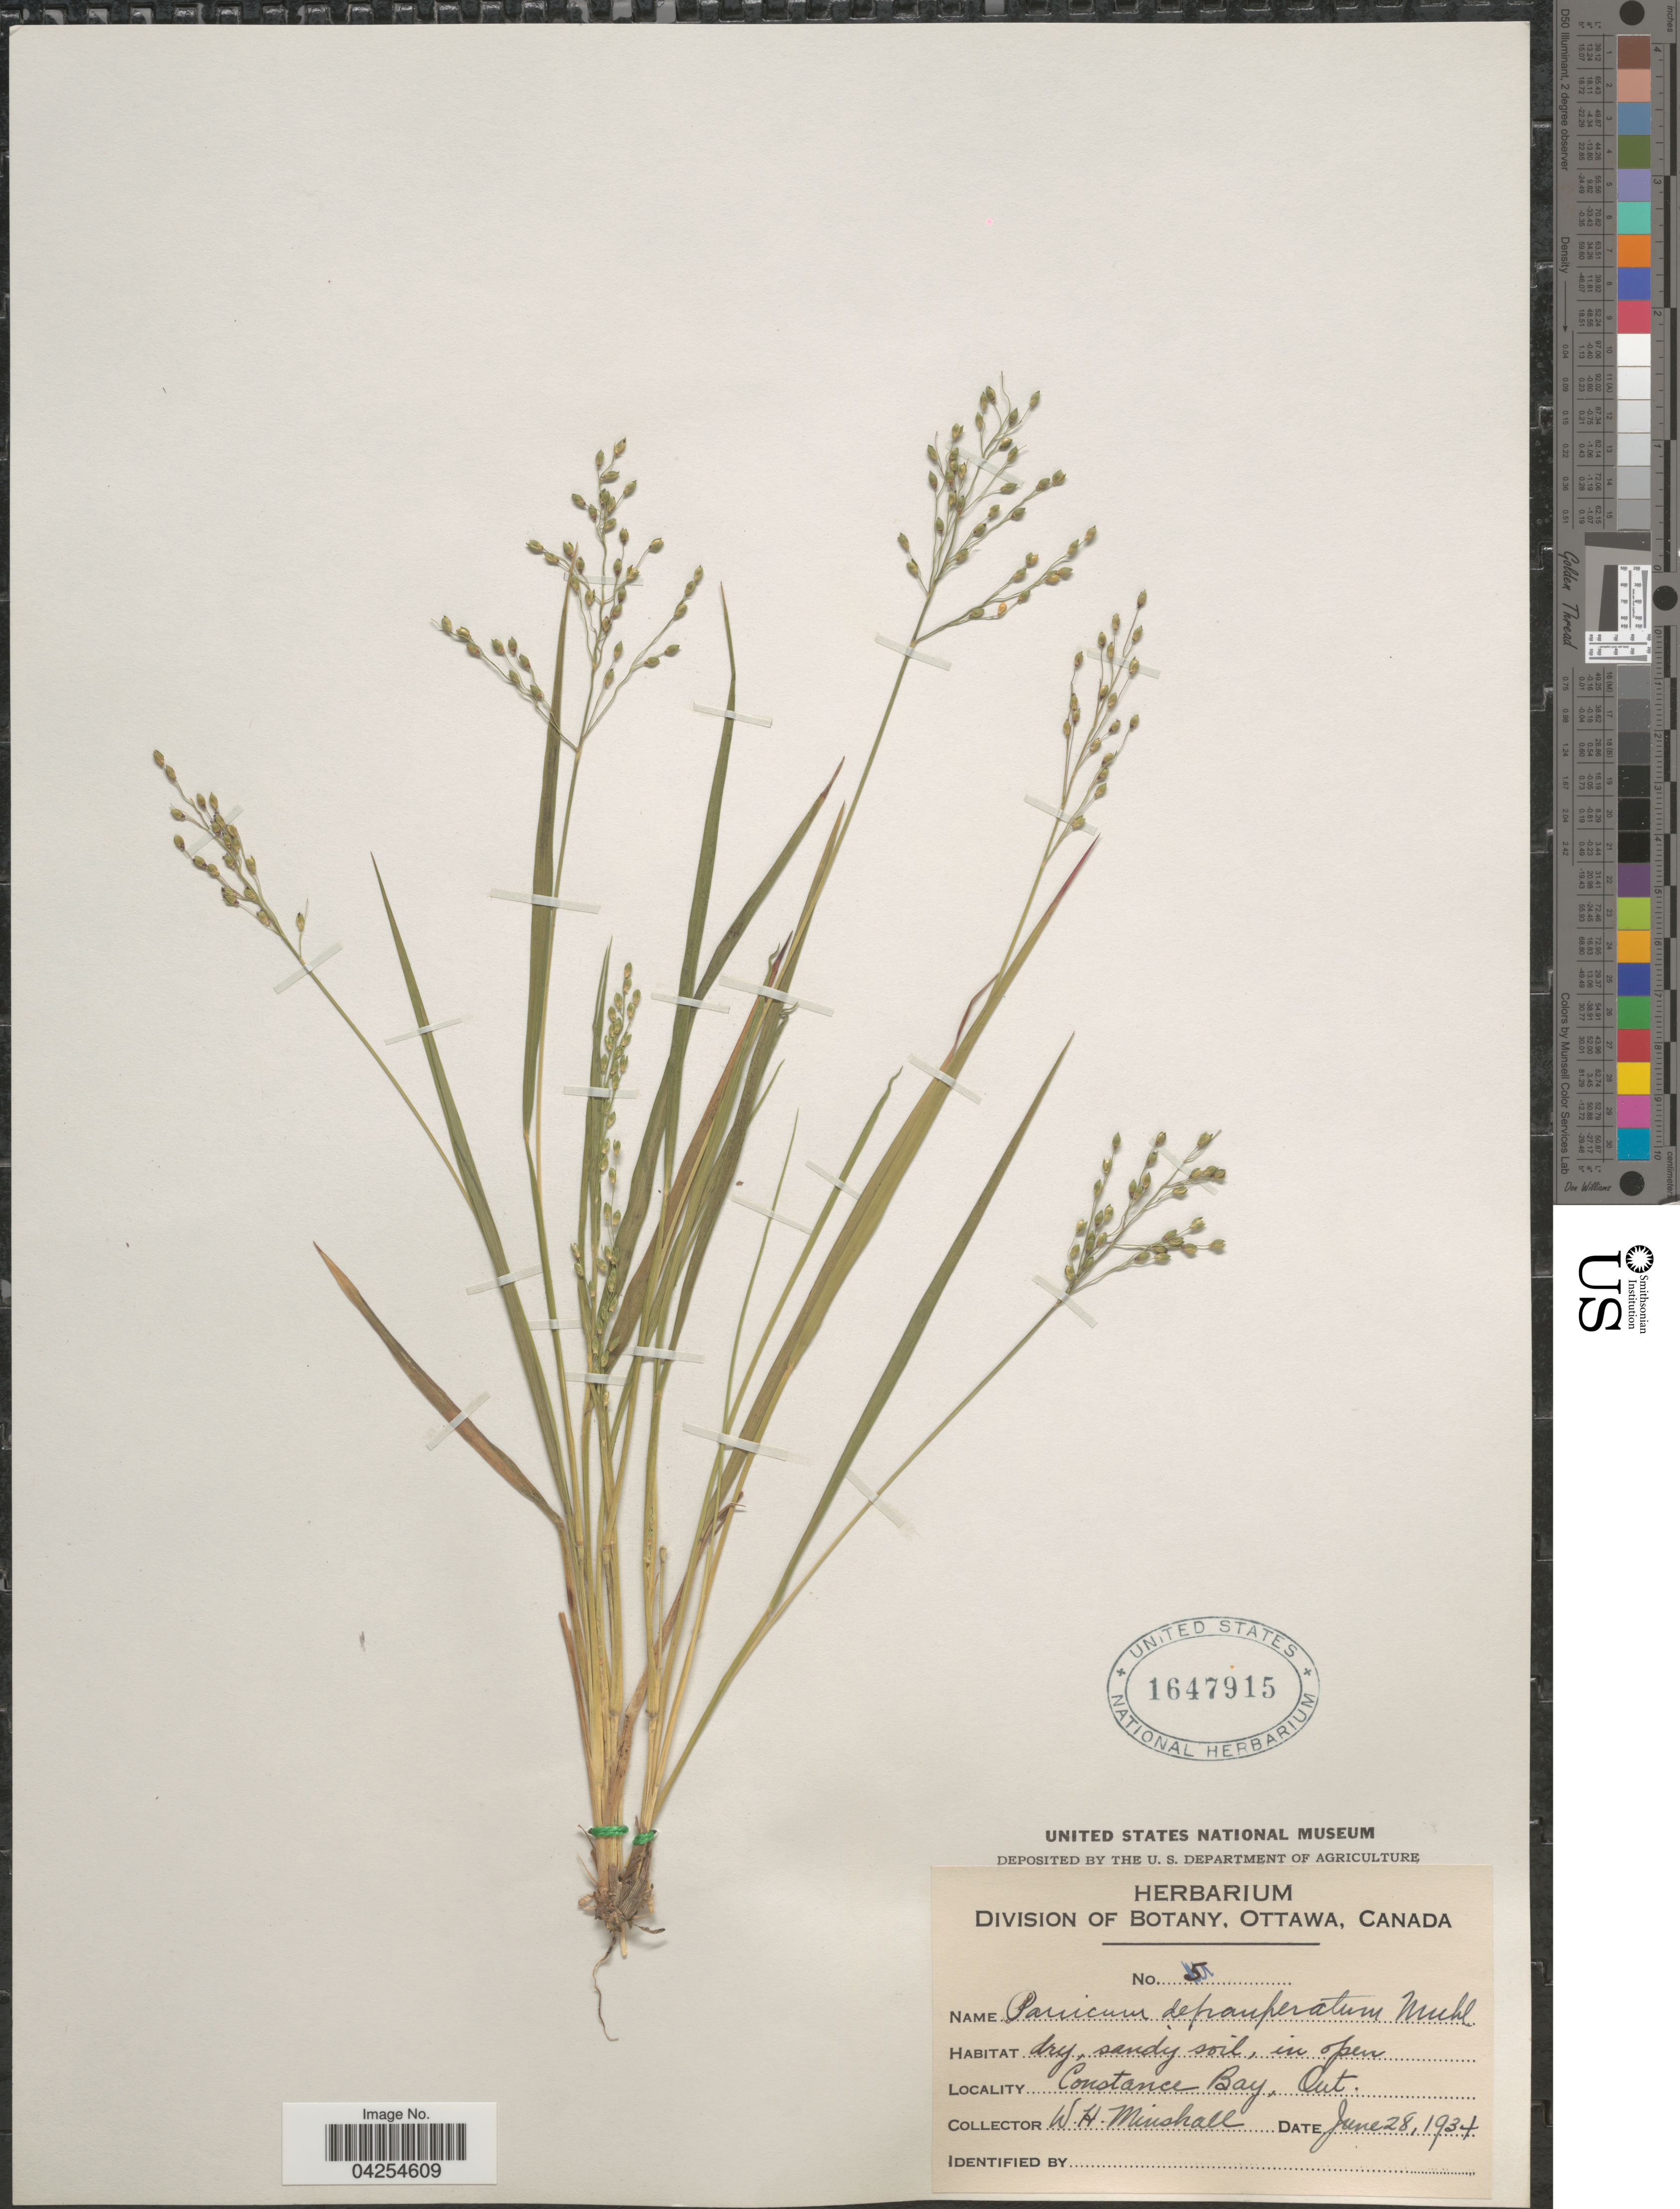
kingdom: Plantae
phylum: Tracheophyta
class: Liliopsida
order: Poales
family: Poaceae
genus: Dichanthelium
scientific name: Dichanthelium depauperatum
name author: (Muhl.) Gould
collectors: W. Minshall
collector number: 5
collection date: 1934-06-28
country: Canada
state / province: Ontario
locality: Constance Bay.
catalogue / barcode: US 1647915